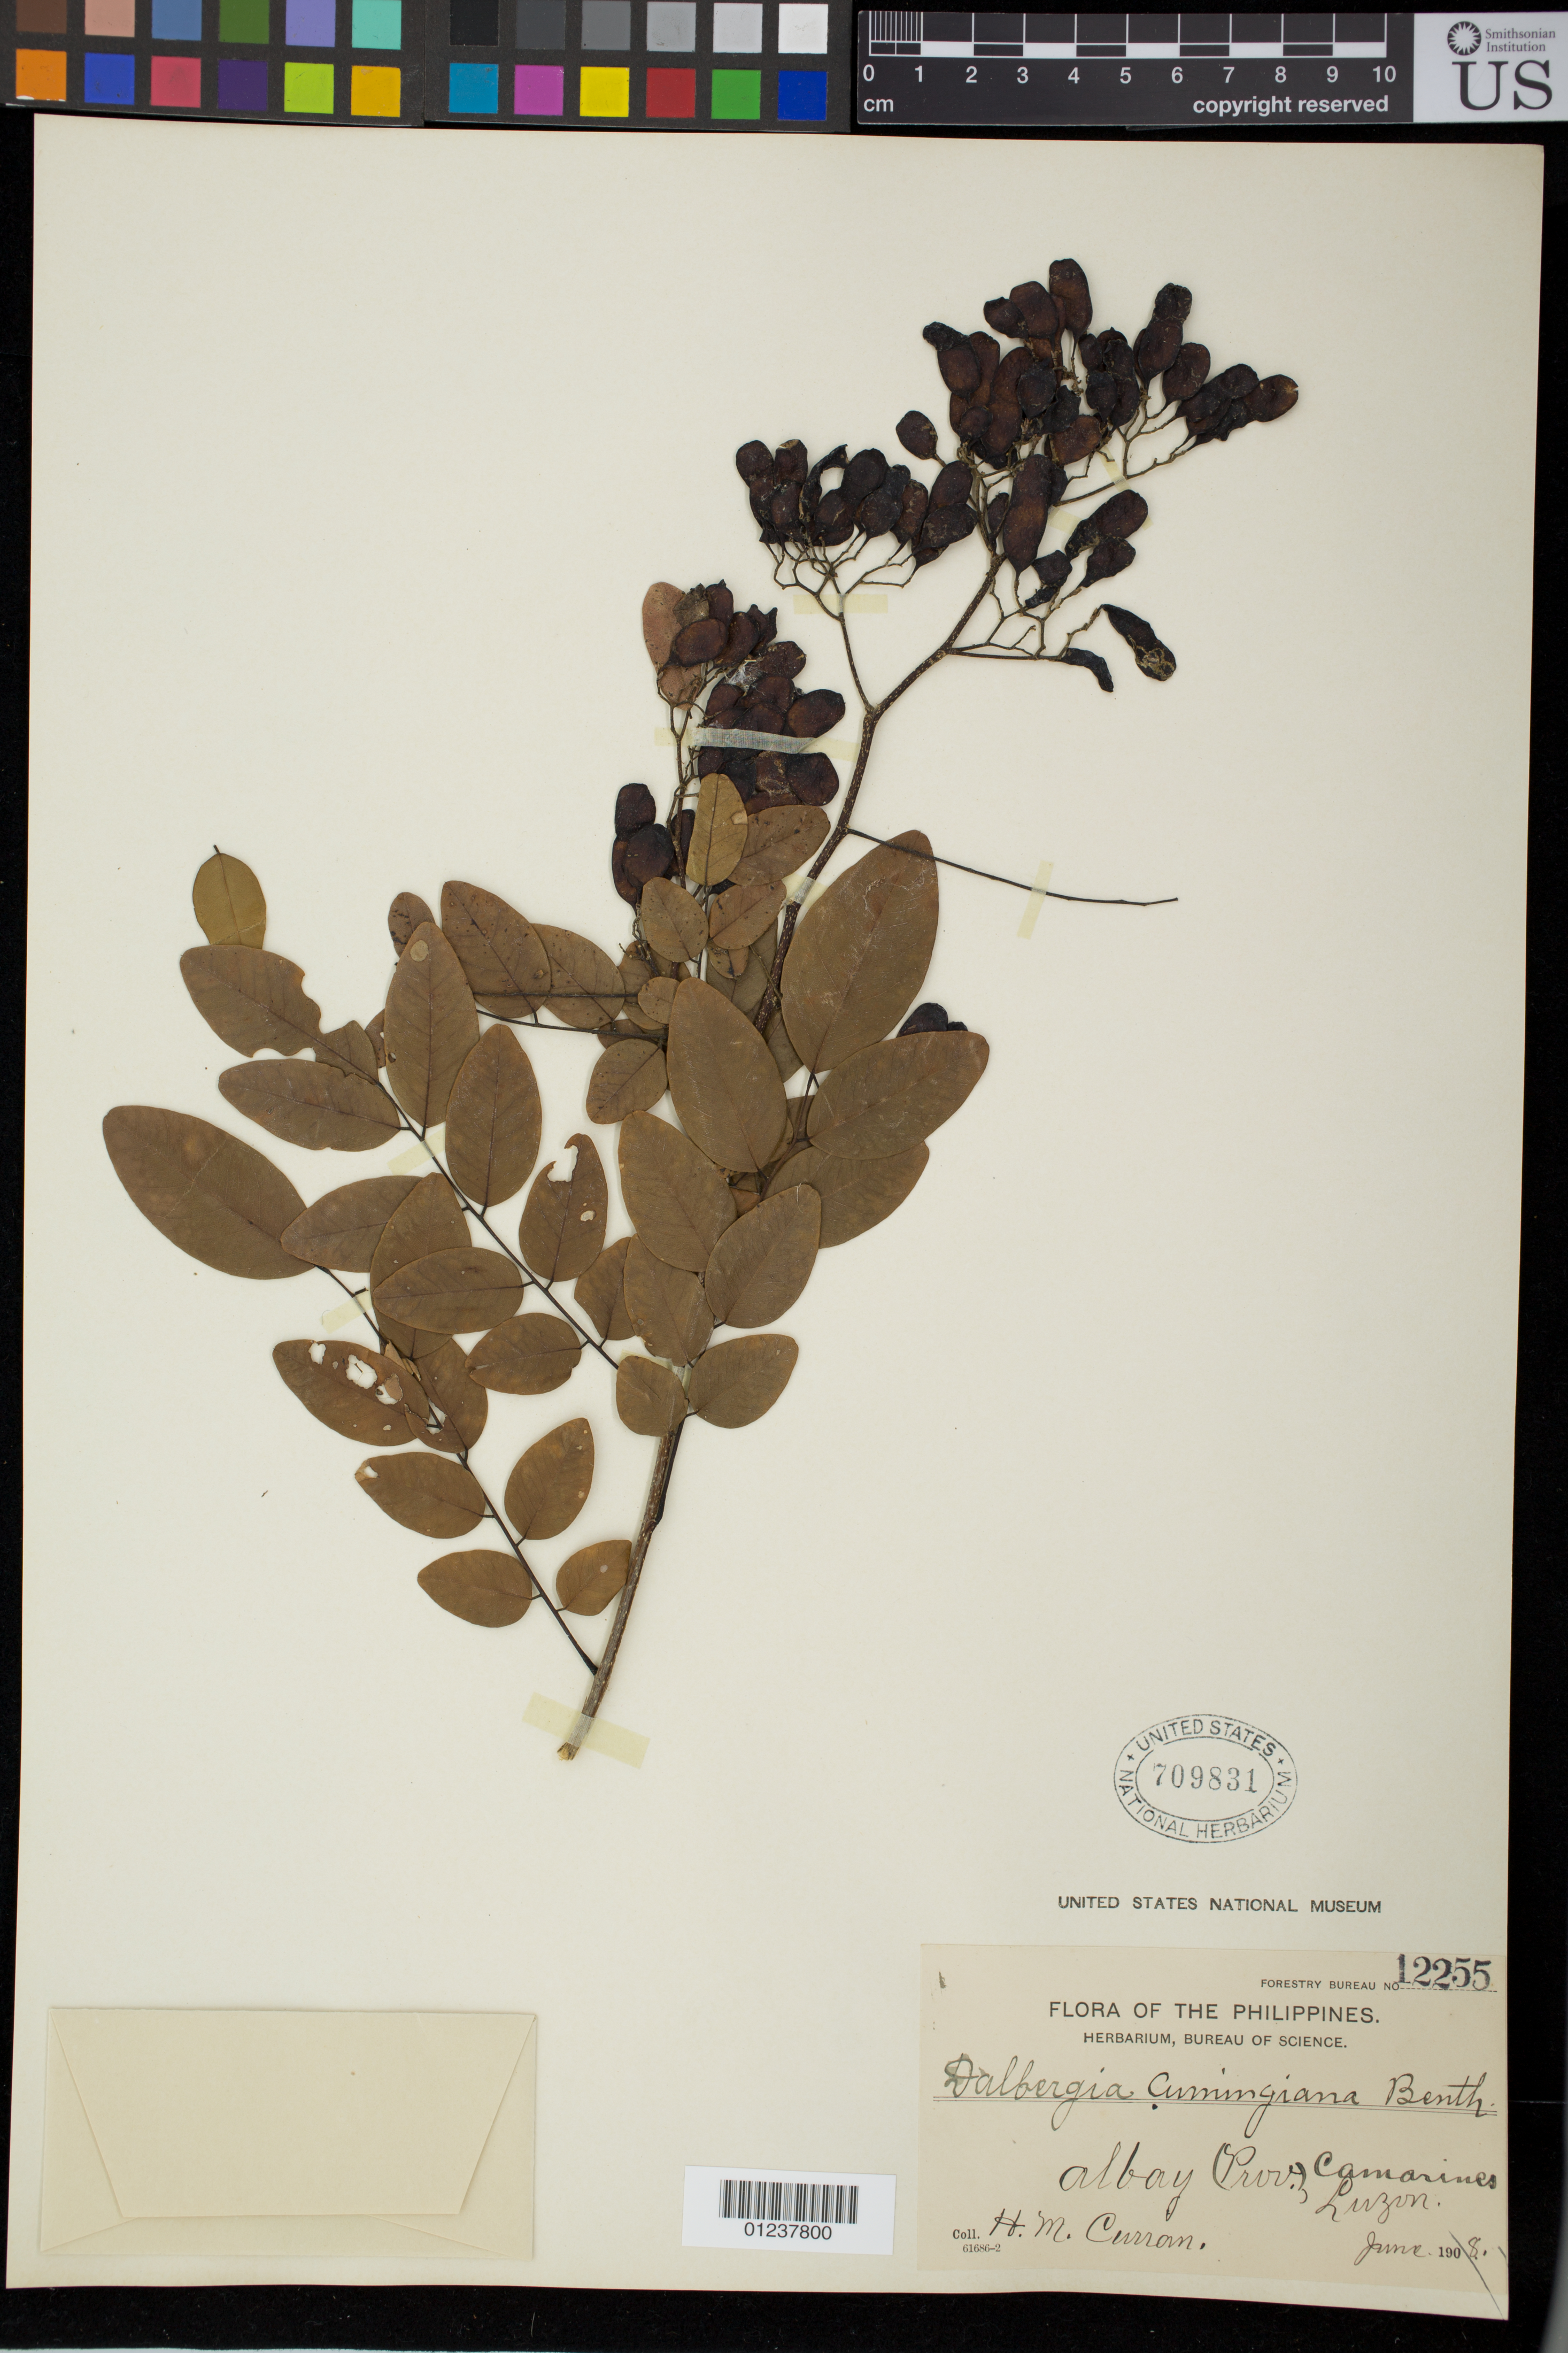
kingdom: Plantae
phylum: Tracheophyta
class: Magnoliopsida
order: Fabales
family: Fabaceae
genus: Dalbergia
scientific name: Dalbergia cumingiana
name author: Benth.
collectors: H. M. Curran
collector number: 12255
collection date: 1908-06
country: Philippines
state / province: Bicol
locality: Albay (Province), Camarines, Luzon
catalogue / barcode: US 709831